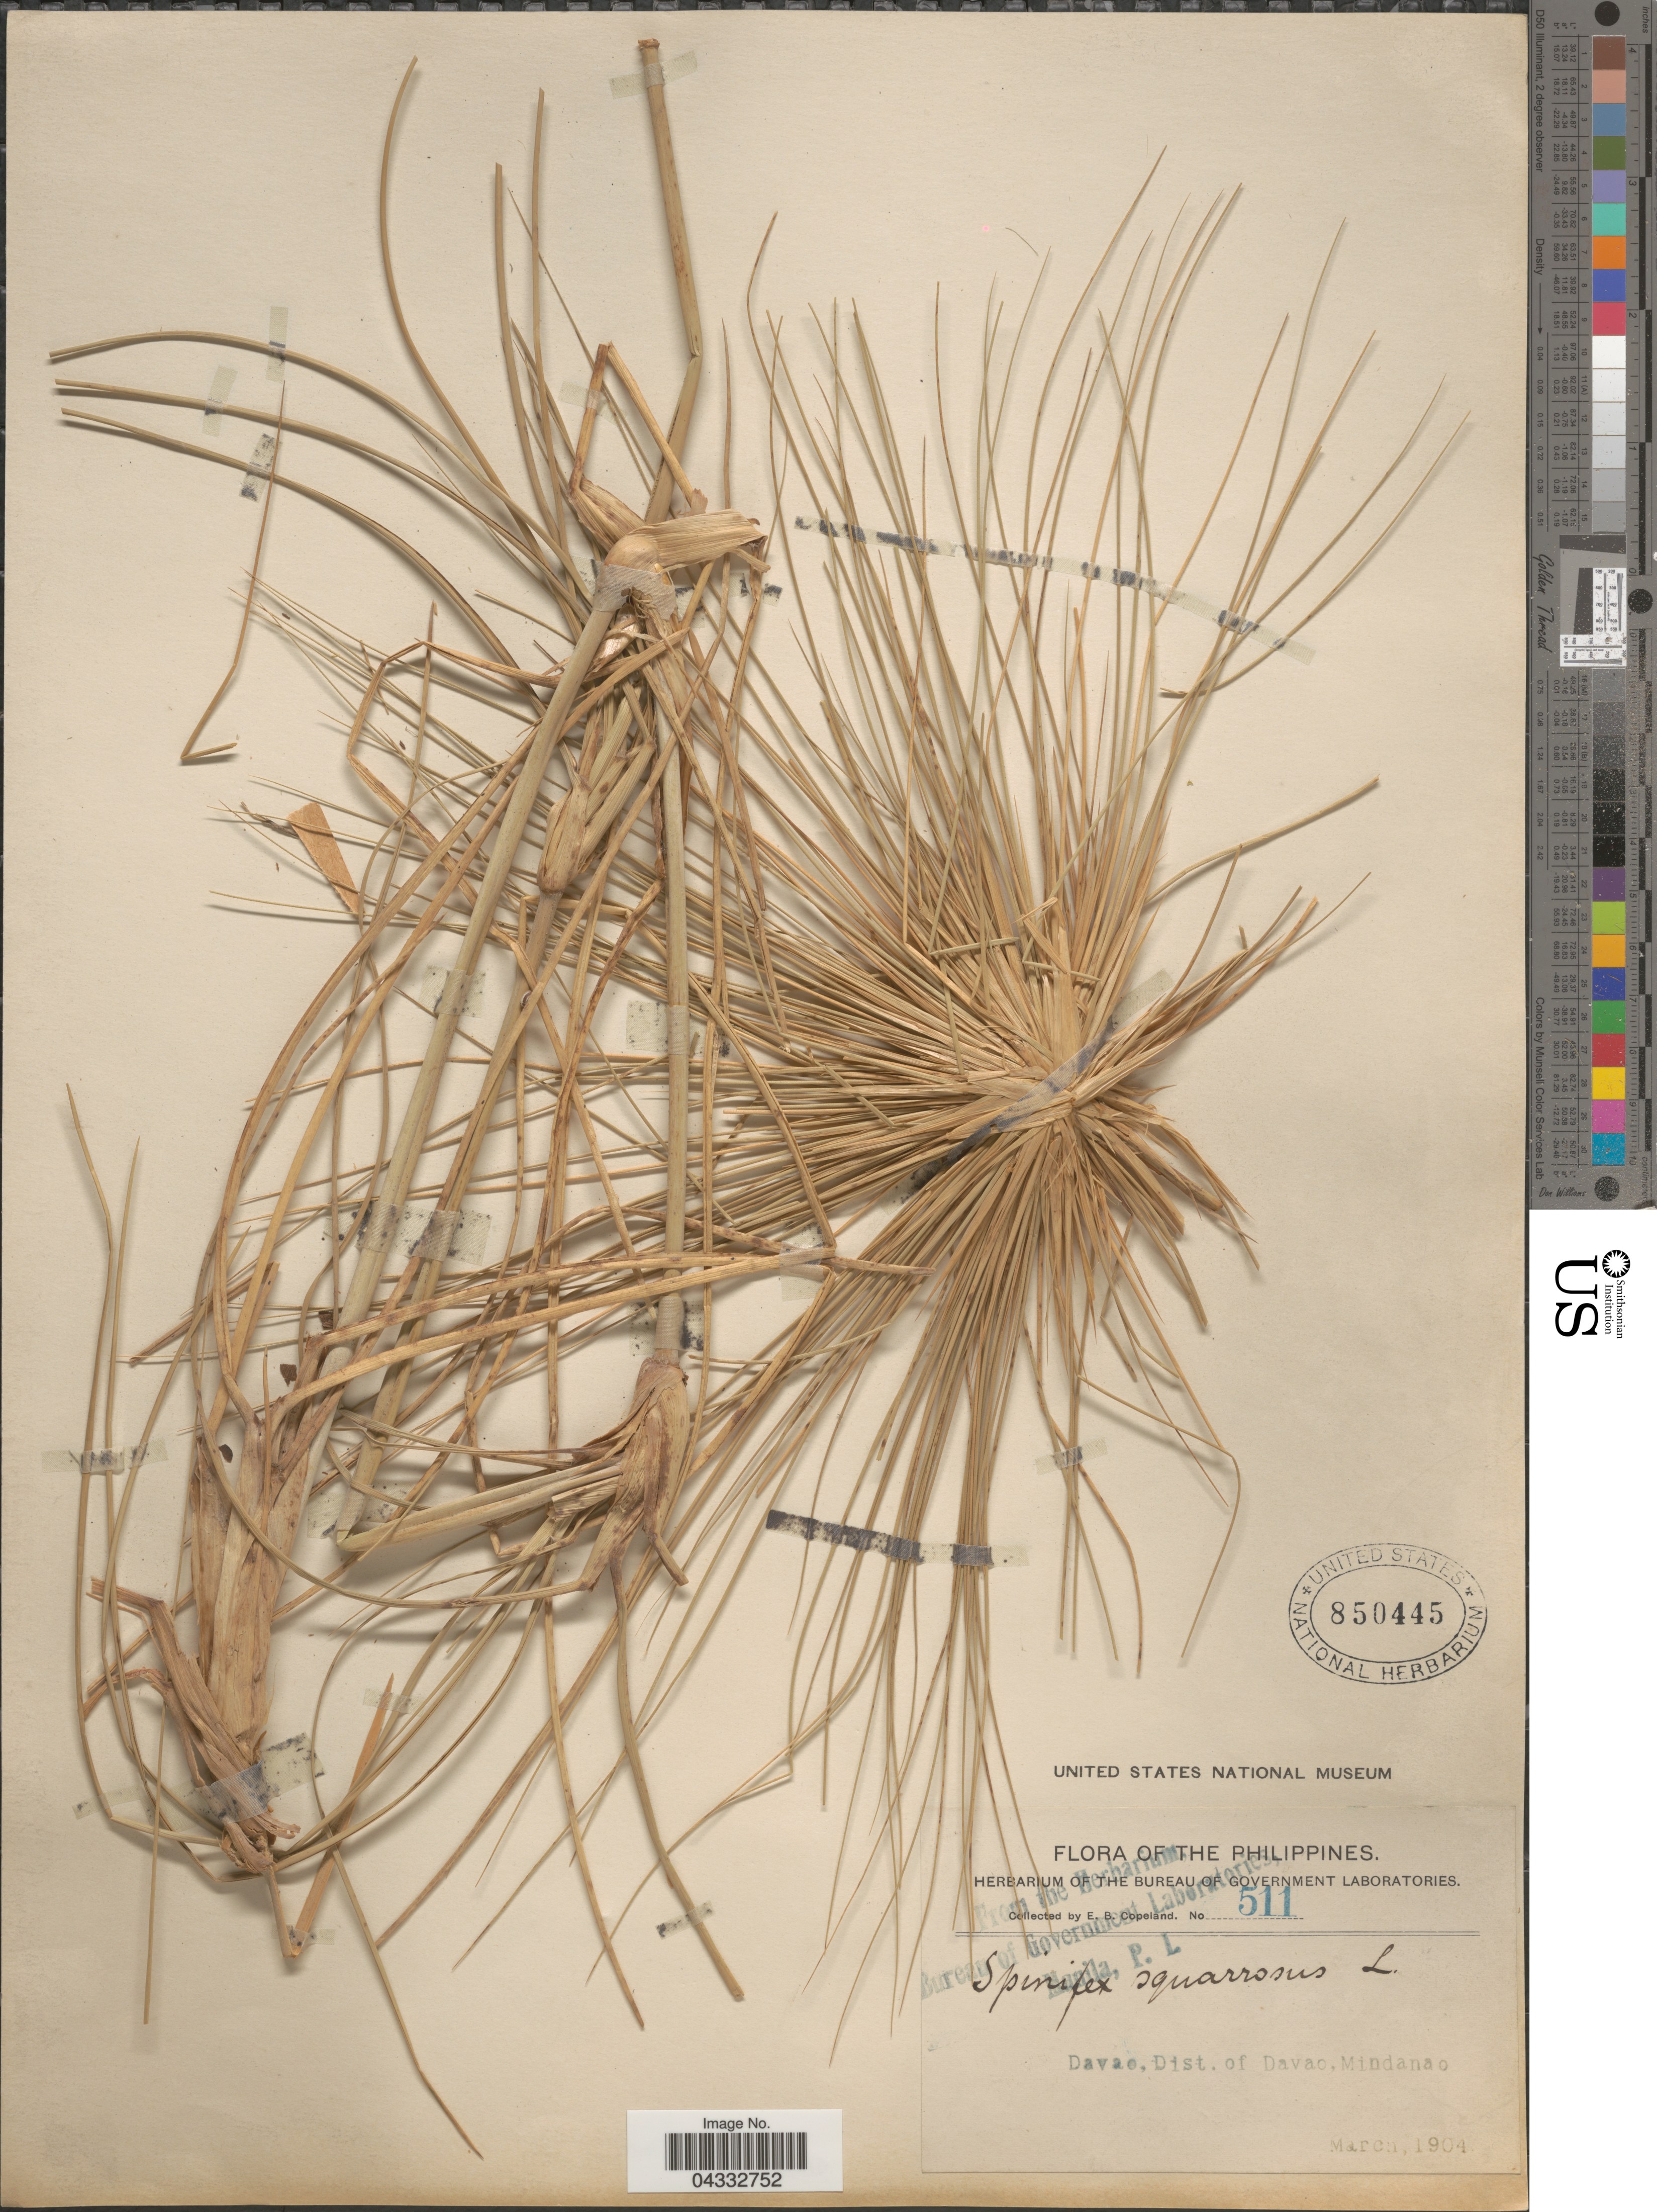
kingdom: Plantae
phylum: Tracheophyta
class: Liliopsida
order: Poales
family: Poaceae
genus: Spinifex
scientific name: Spinifex littoreus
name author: (Burm. f.) Merr.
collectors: E. B. Copeland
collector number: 511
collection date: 1904-03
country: Philippines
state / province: Davao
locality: Davao, Dist. of Davao, Mindanao.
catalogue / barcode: US 850445